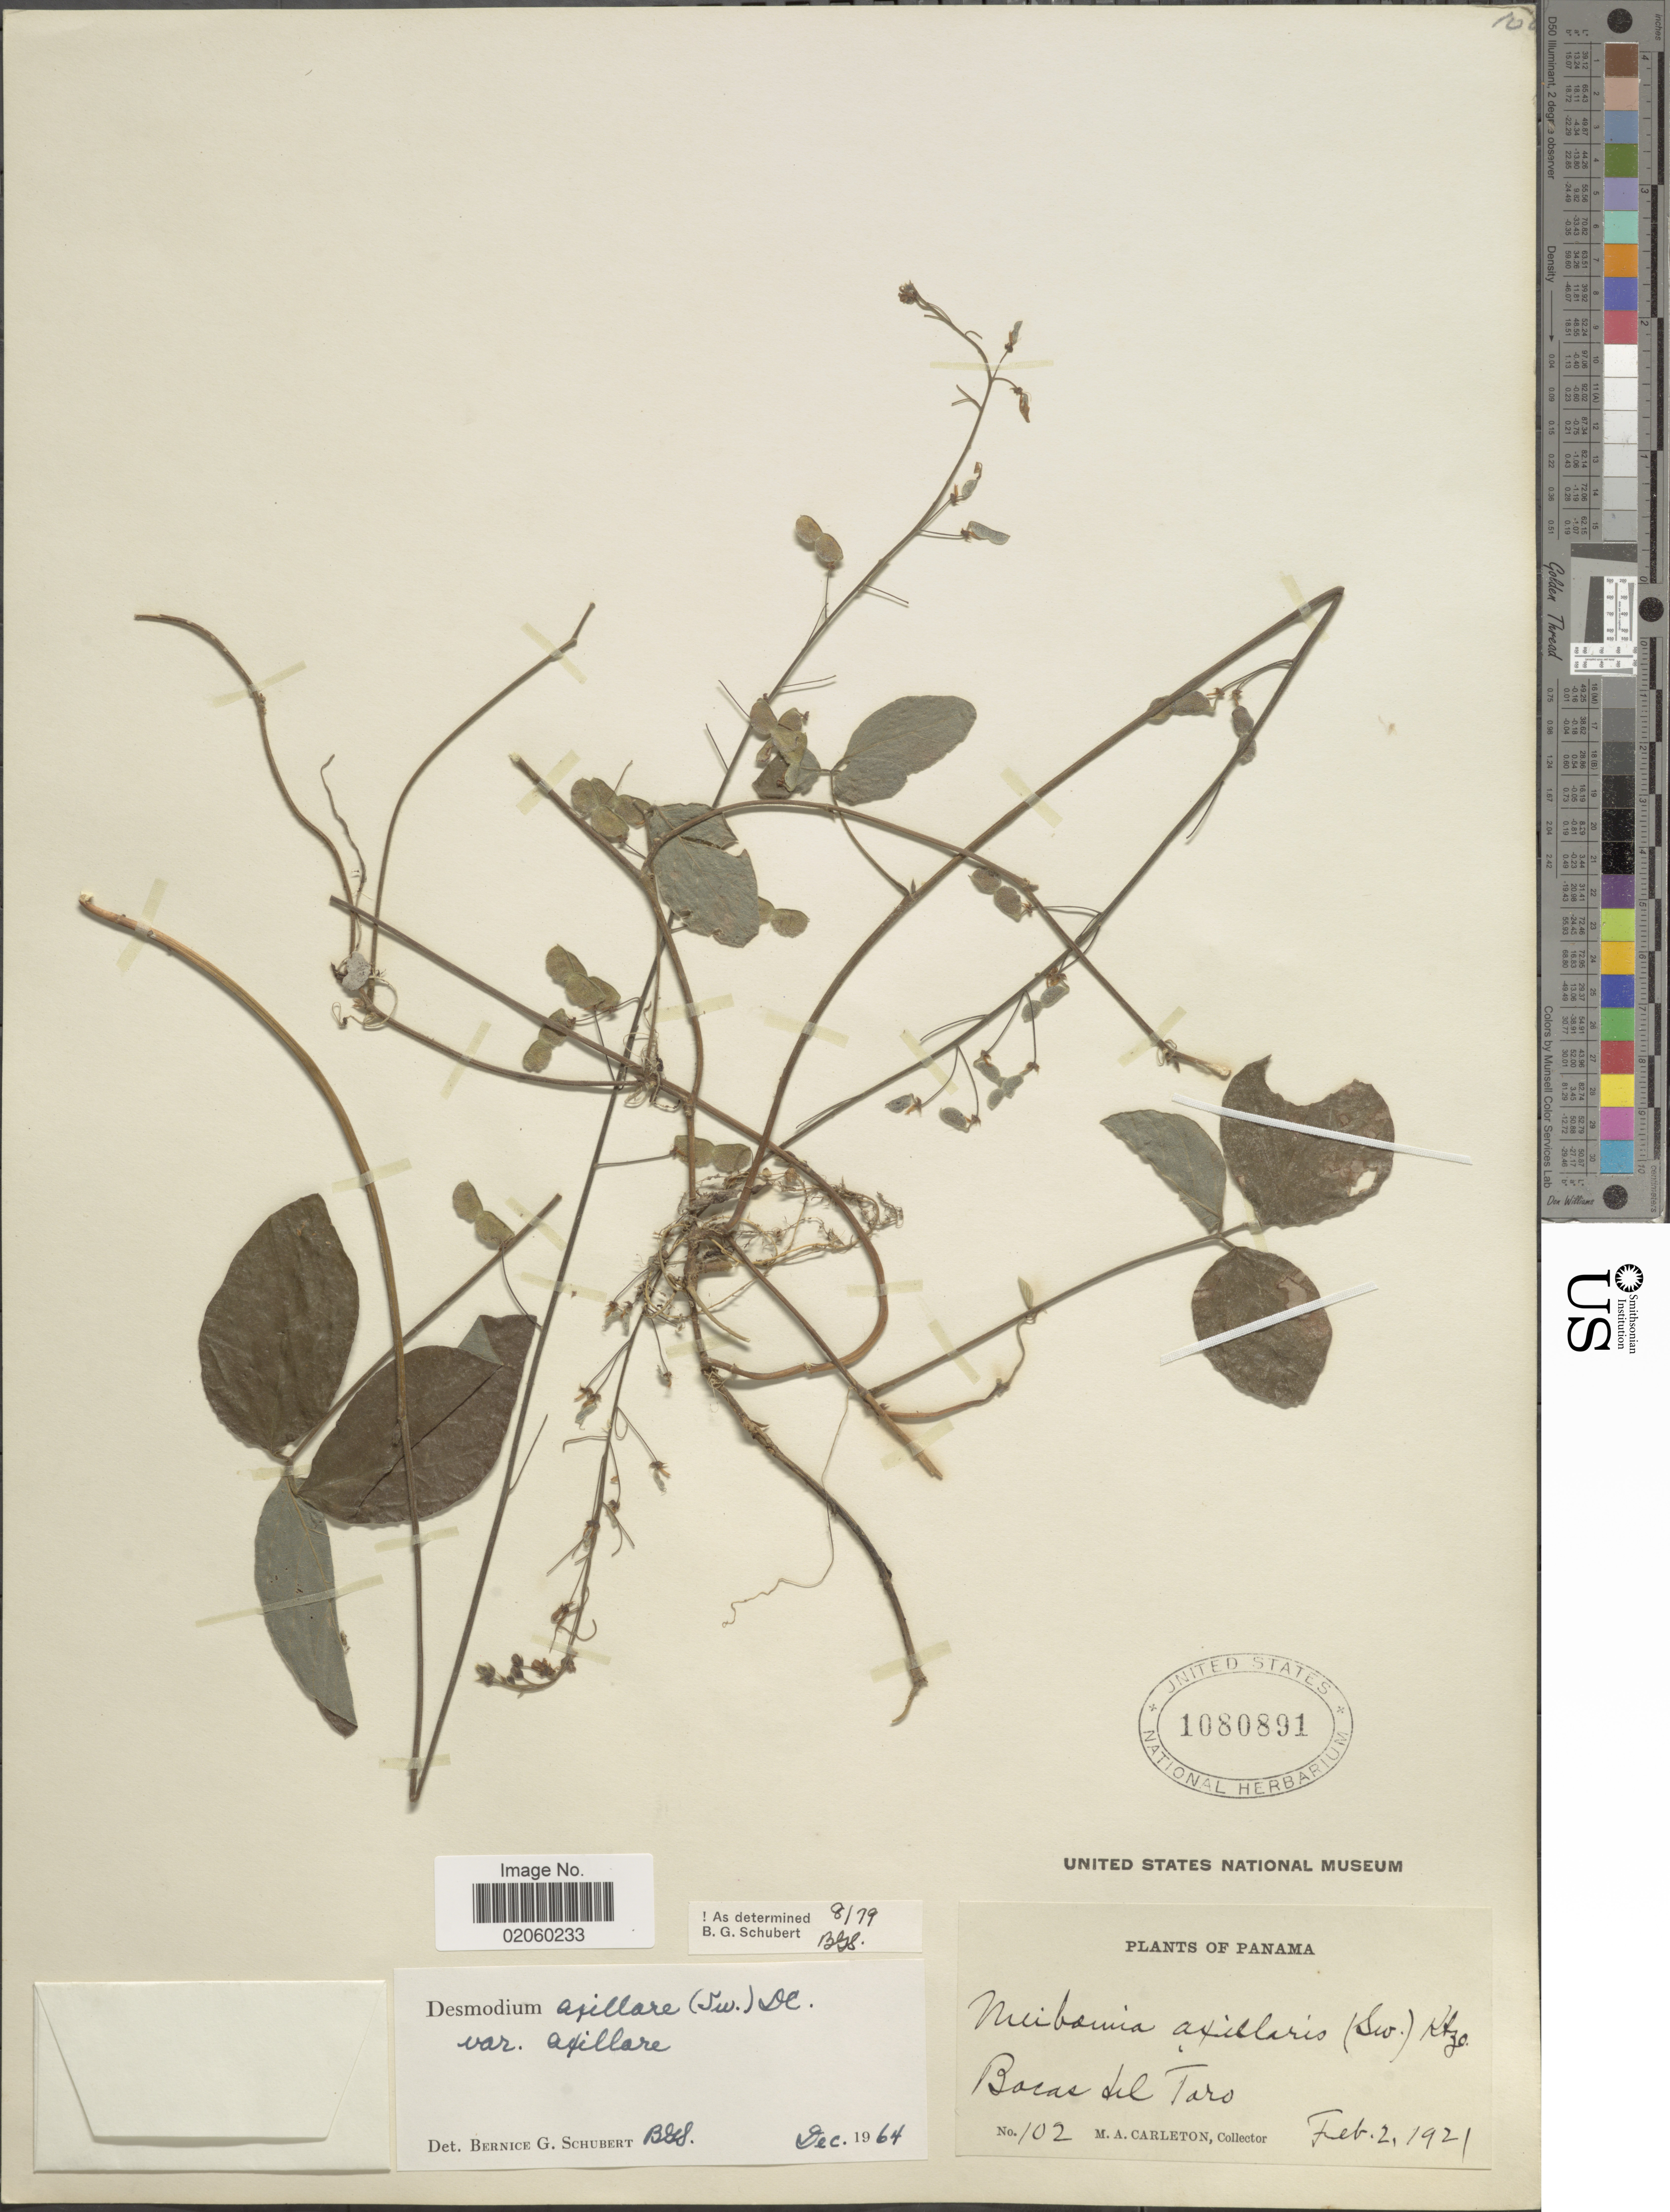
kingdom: Plantae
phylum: Tracheophyta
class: Magnoliopsida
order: Fabales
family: Fabaceae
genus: Desmodium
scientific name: Desmodium axillare var. axillare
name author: (Sw.) DC.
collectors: M. A. Carleton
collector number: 102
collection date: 1921-02-02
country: Panama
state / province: Bocas del Toro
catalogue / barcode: US 1080891